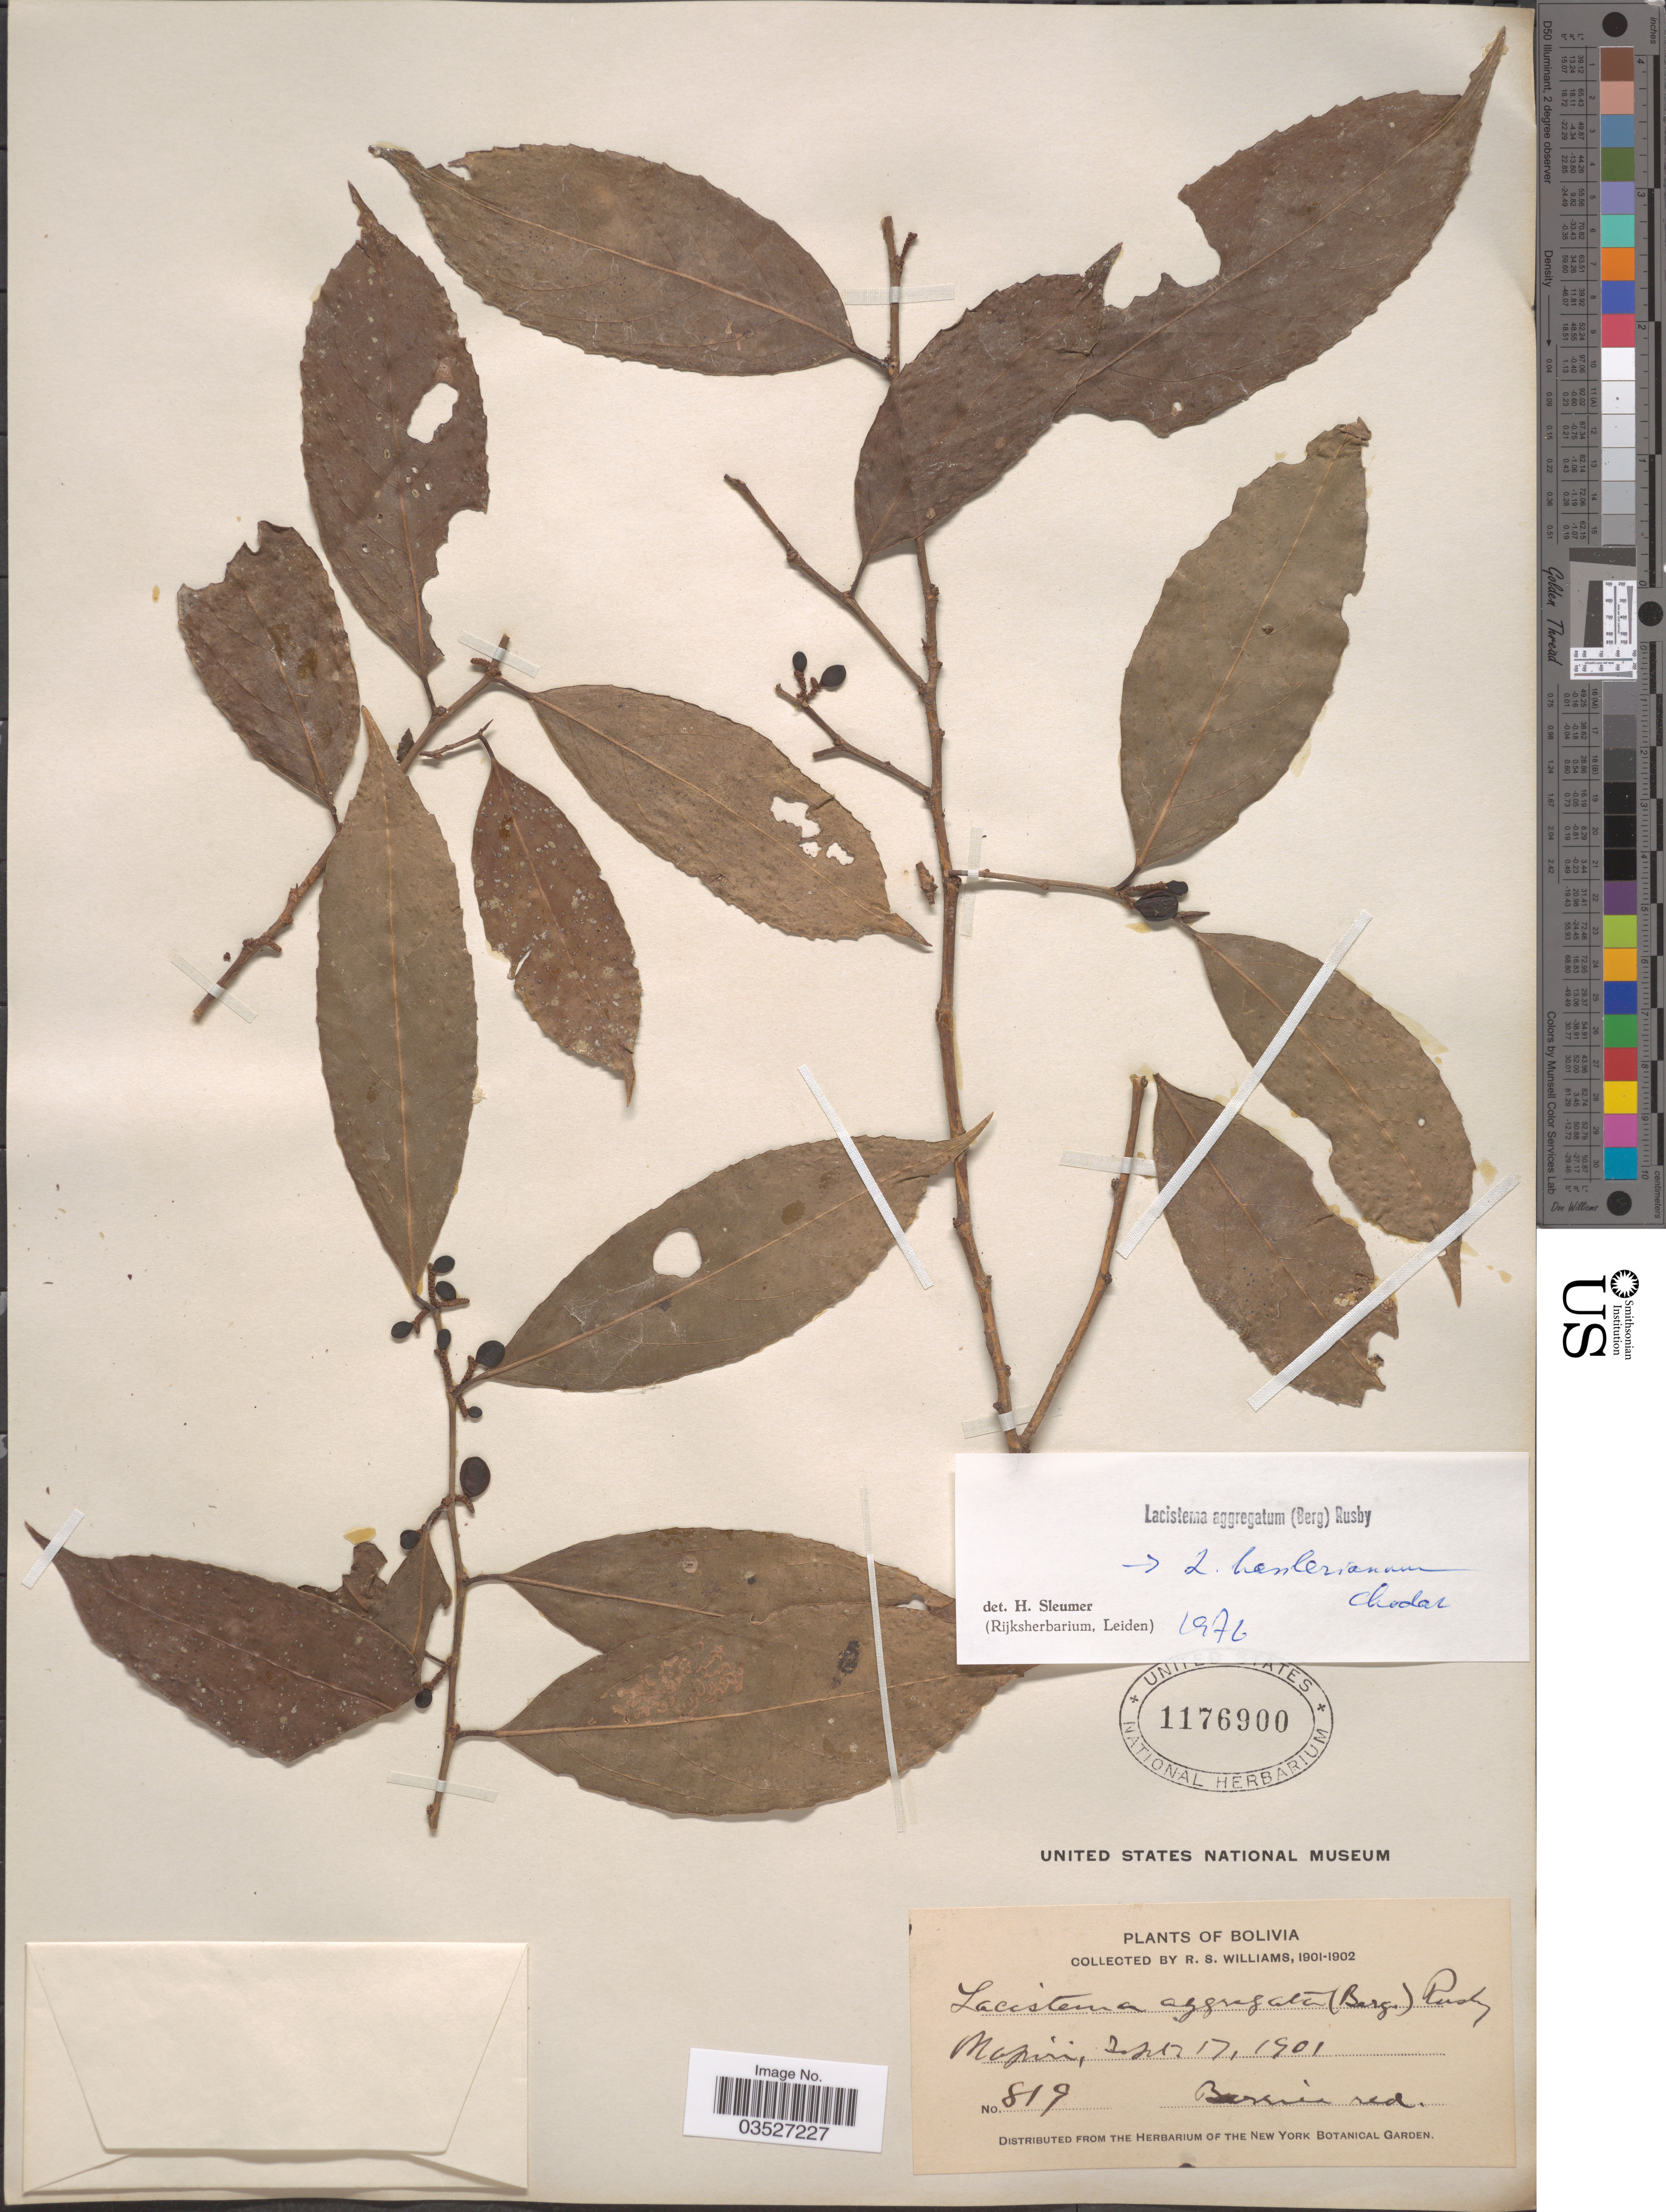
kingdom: Plantae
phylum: Tracheophyta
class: Magnoliopsida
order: Malpighiales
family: Lacistemataceae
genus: Lacistema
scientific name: Lacistema aggregatum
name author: (P.J. Bergius) Rusby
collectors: R. S. Williams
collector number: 819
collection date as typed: Sep. 17, 1901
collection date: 1901-09-17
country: Bolivia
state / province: La Paz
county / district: Larecaja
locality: Mapiri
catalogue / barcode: US 1176900